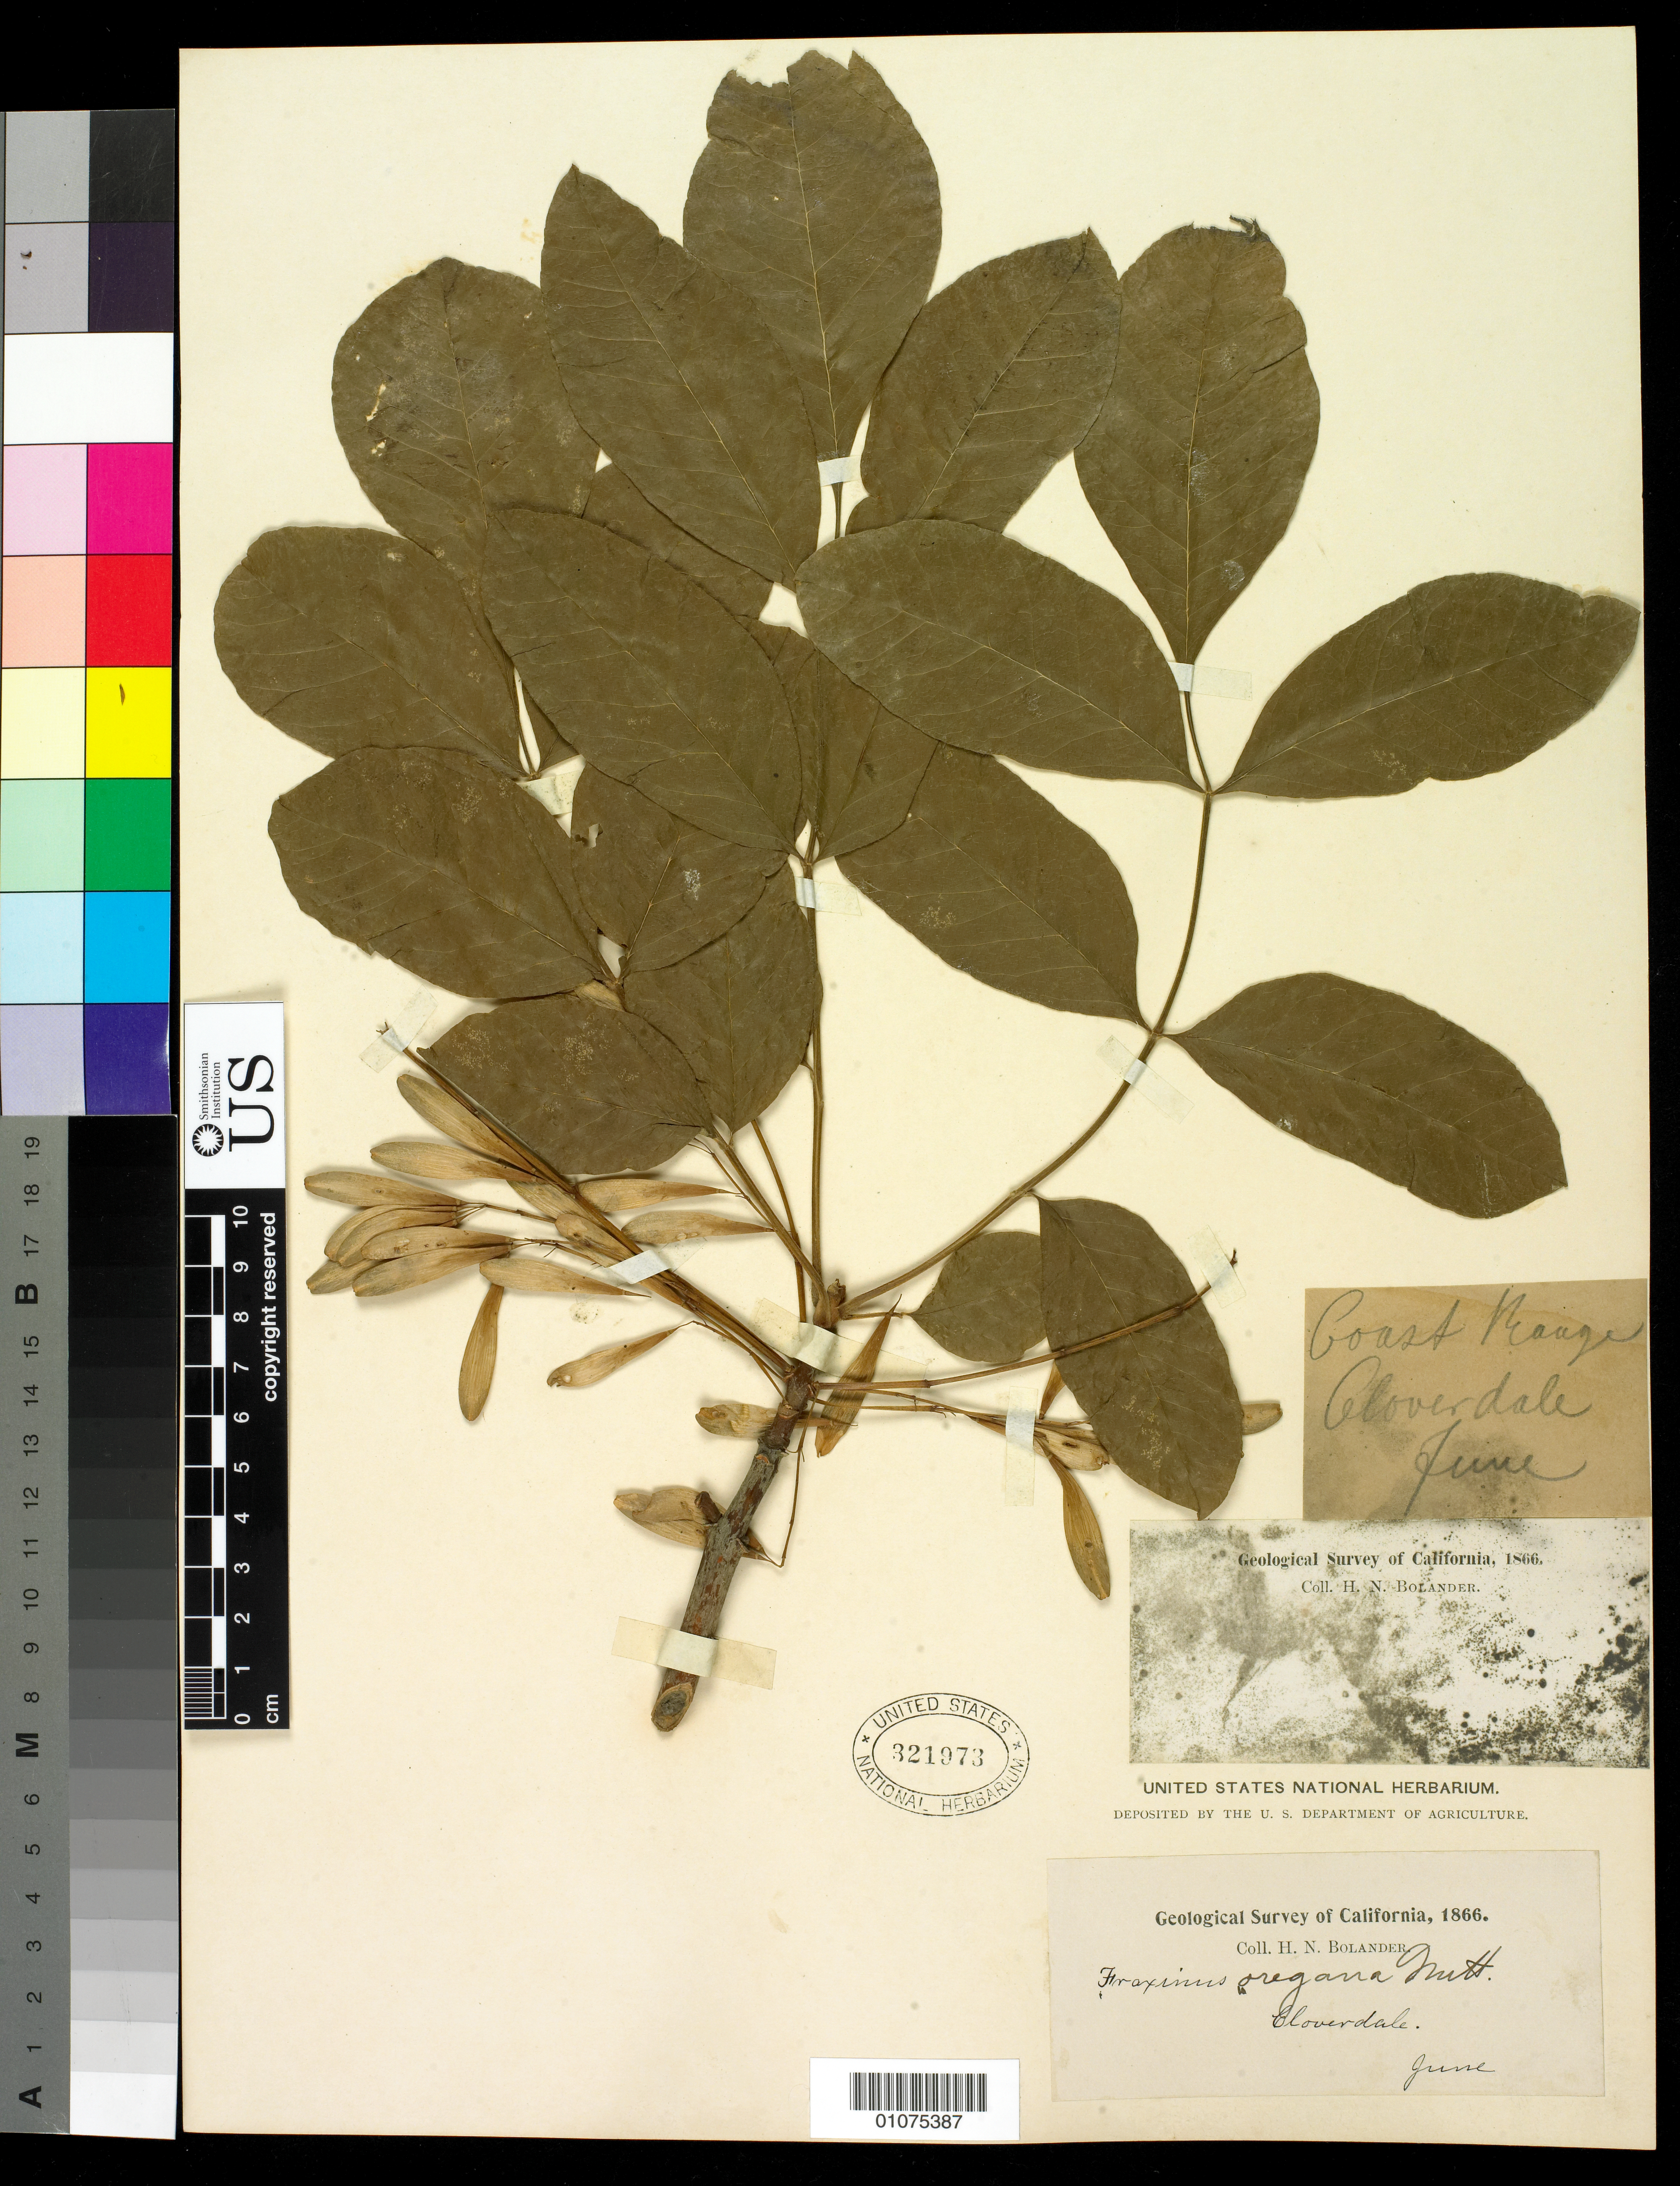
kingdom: Plantae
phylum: Tracheophyta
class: Magnoliopsida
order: Lamiales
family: Oleaceae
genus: Fraxinus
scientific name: Fraxinus oregona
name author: Nutt.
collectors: H. Bolander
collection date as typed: Jun 1866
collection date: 1866-06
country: United States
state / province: California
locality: Cloverdale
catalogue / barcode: US 321973